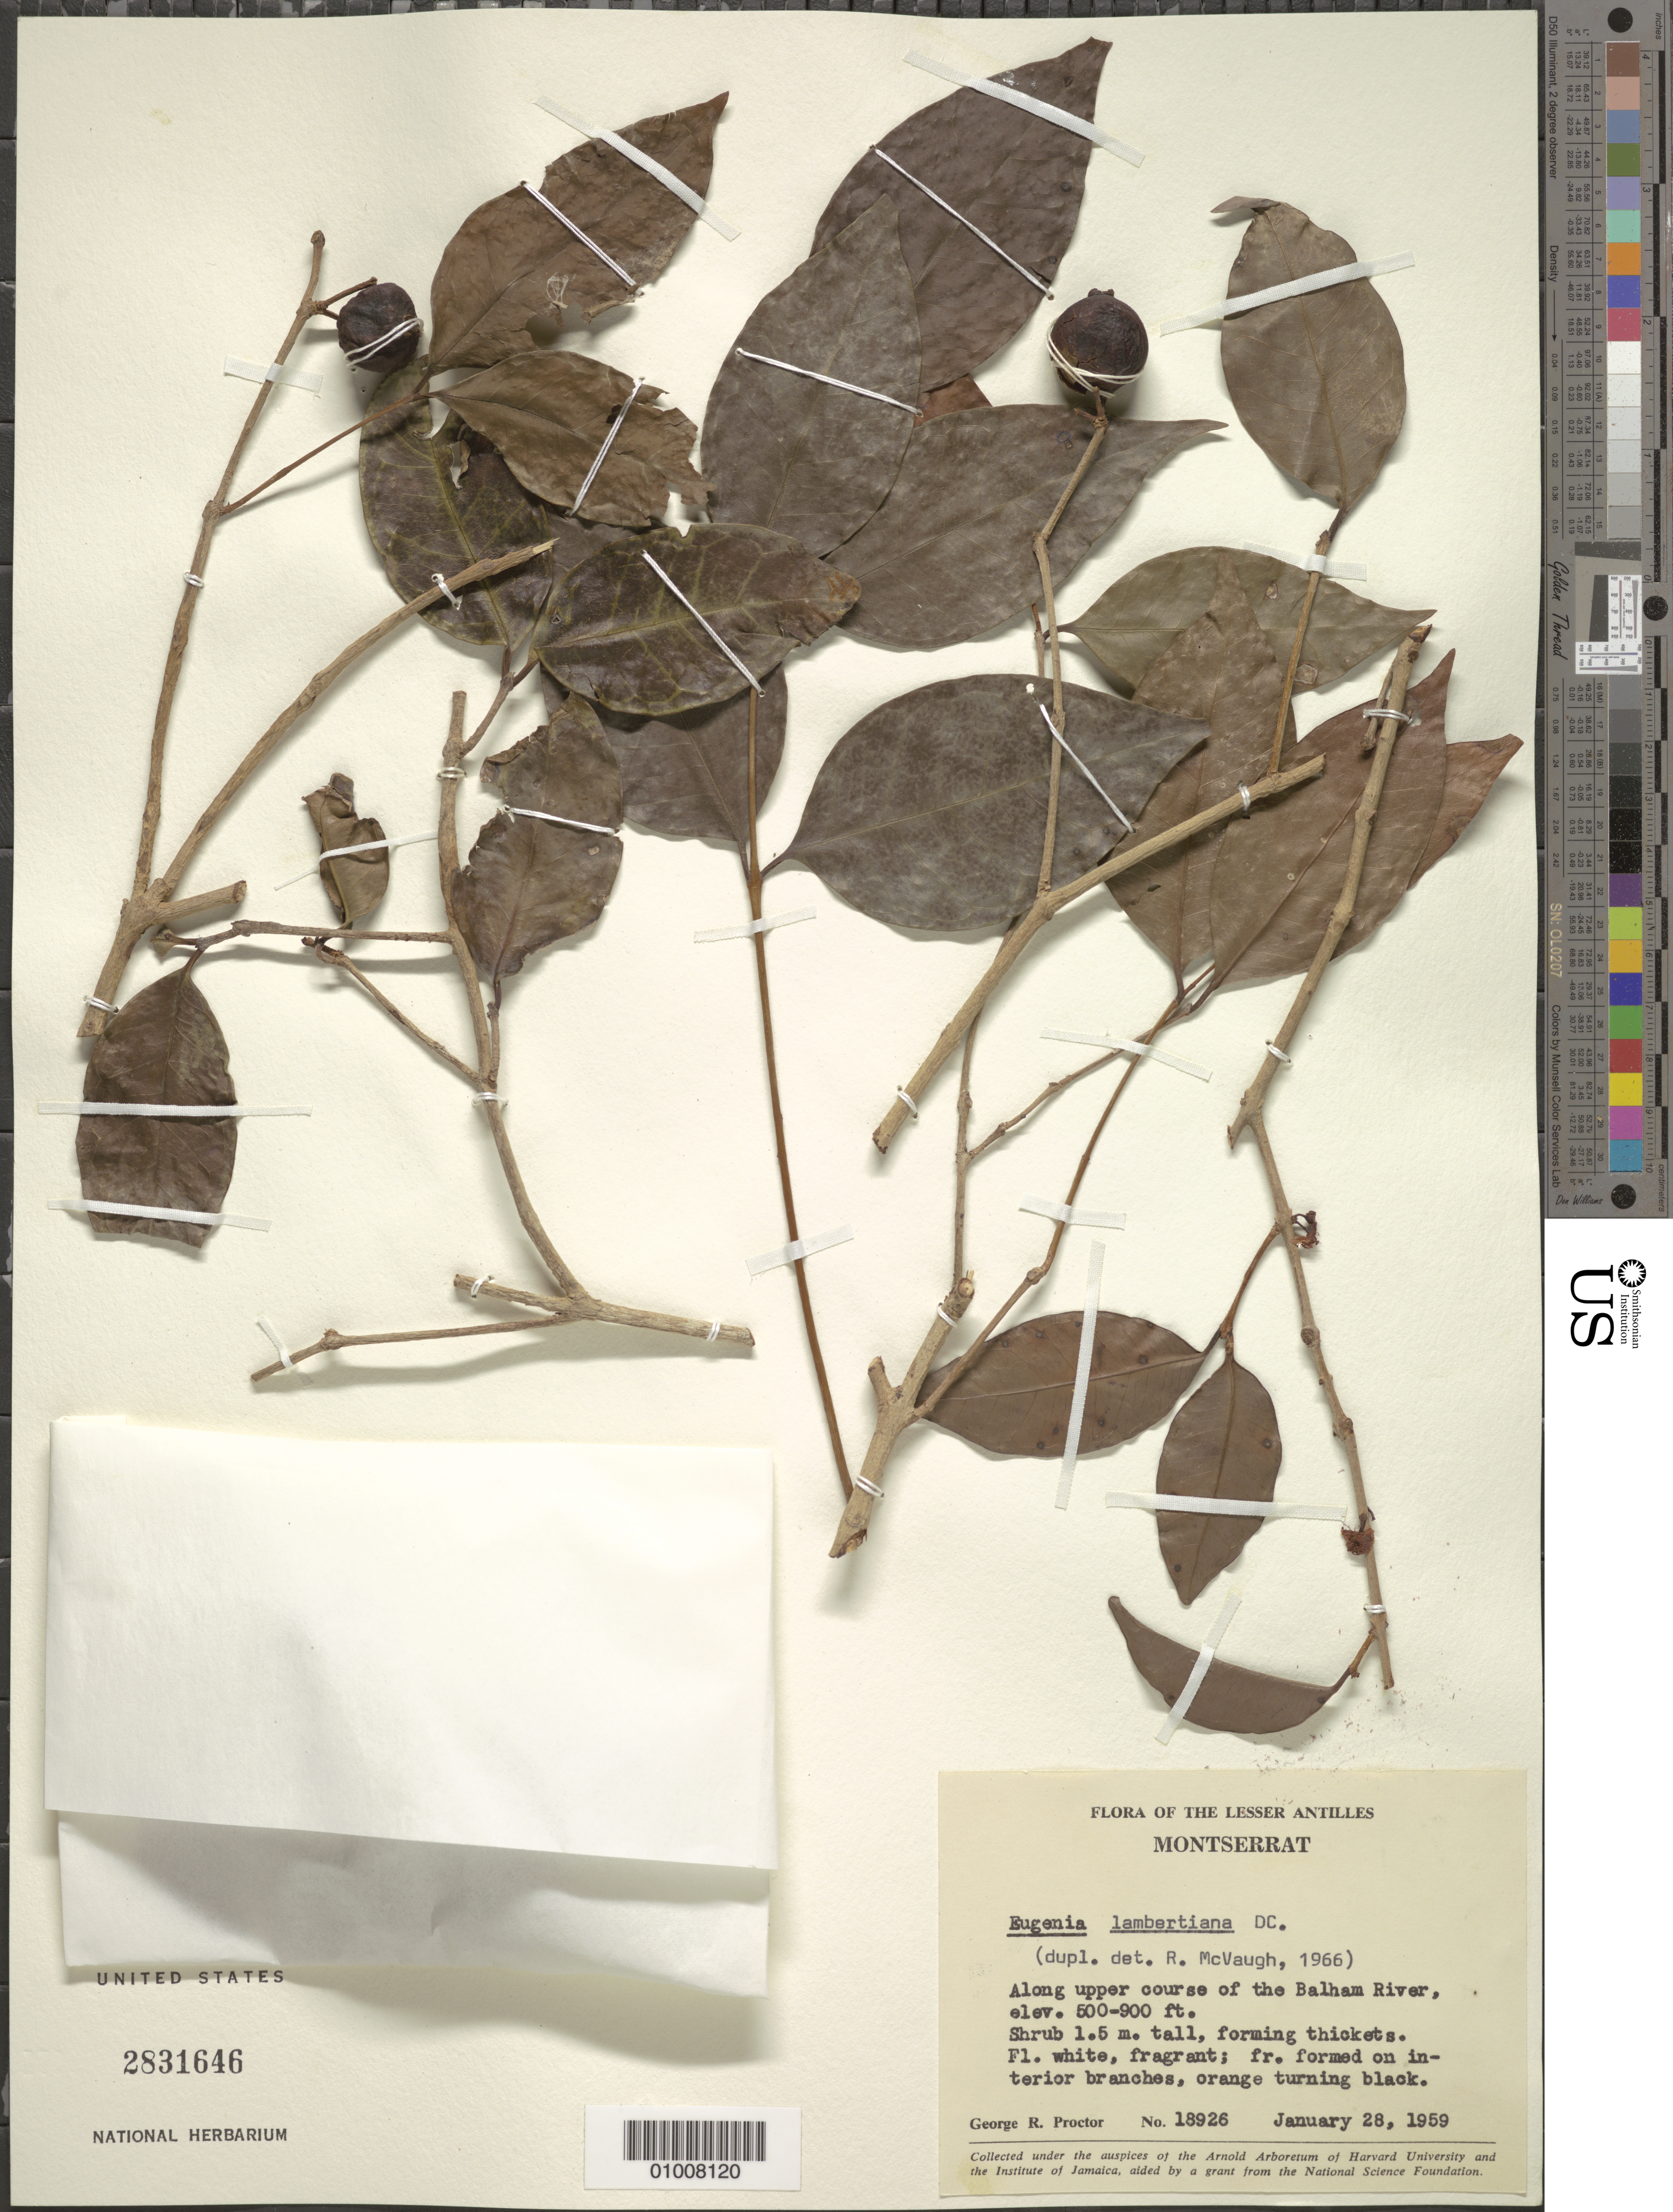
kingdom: Plantae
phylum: Tracheophyta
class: Magnoliopsida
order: Myrtales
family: Myrtaceae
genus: Eugenia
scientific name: Eugenia lambertiana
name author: DC.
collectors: G. R. Proctor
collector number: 18926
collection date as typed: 28 Jan 1959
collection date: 1959-01-28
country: Montserrat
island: Montserrat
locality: Along upper course of the Balham River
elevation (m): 152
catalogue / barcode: US 2831646